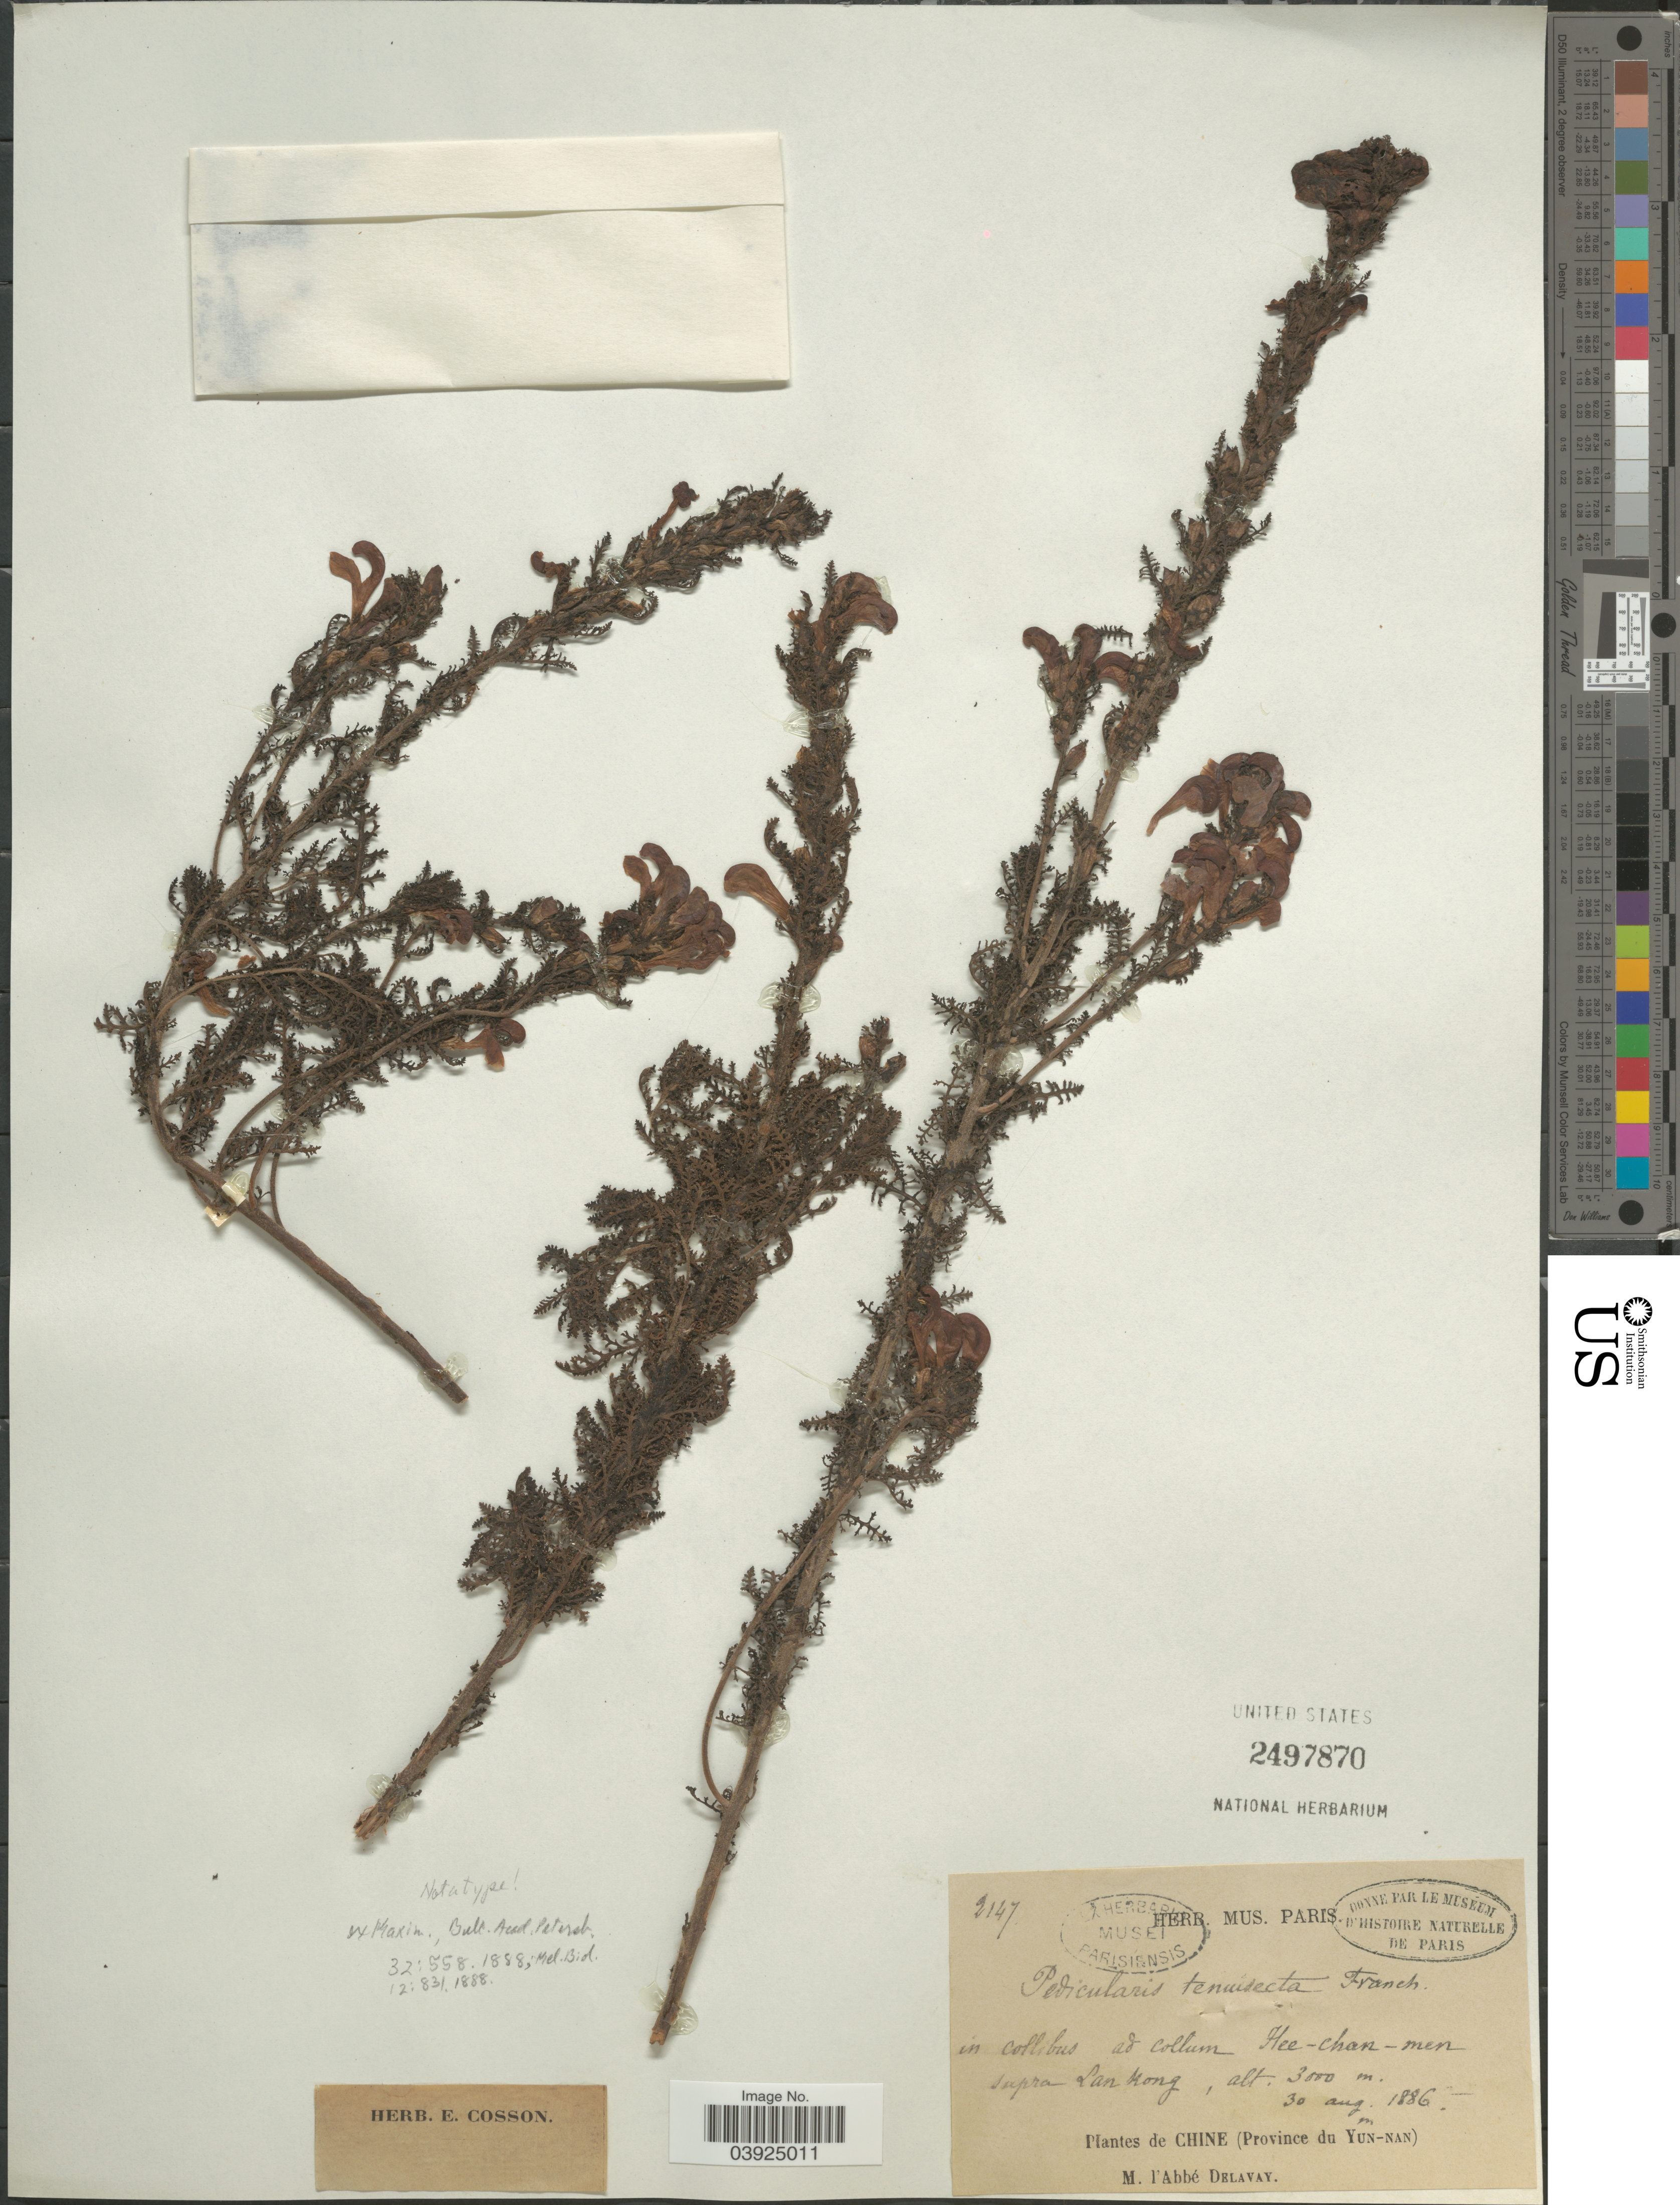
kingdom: Plantae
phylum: Tracheophyta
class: Magnoliopsida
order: Lamiales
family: Orobanchaceae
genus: Pedicularis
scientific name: Pedicularis tenuisecta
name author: Franch. ex Maxim.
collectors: P. Delavay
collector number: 2147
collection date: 1886-08-30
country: China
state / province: Yunnan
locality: In collibus ad collum Hee-chan-men supra Lan Kong. (Province du Yun-nan).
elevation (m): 3000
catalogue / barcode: US 2497870